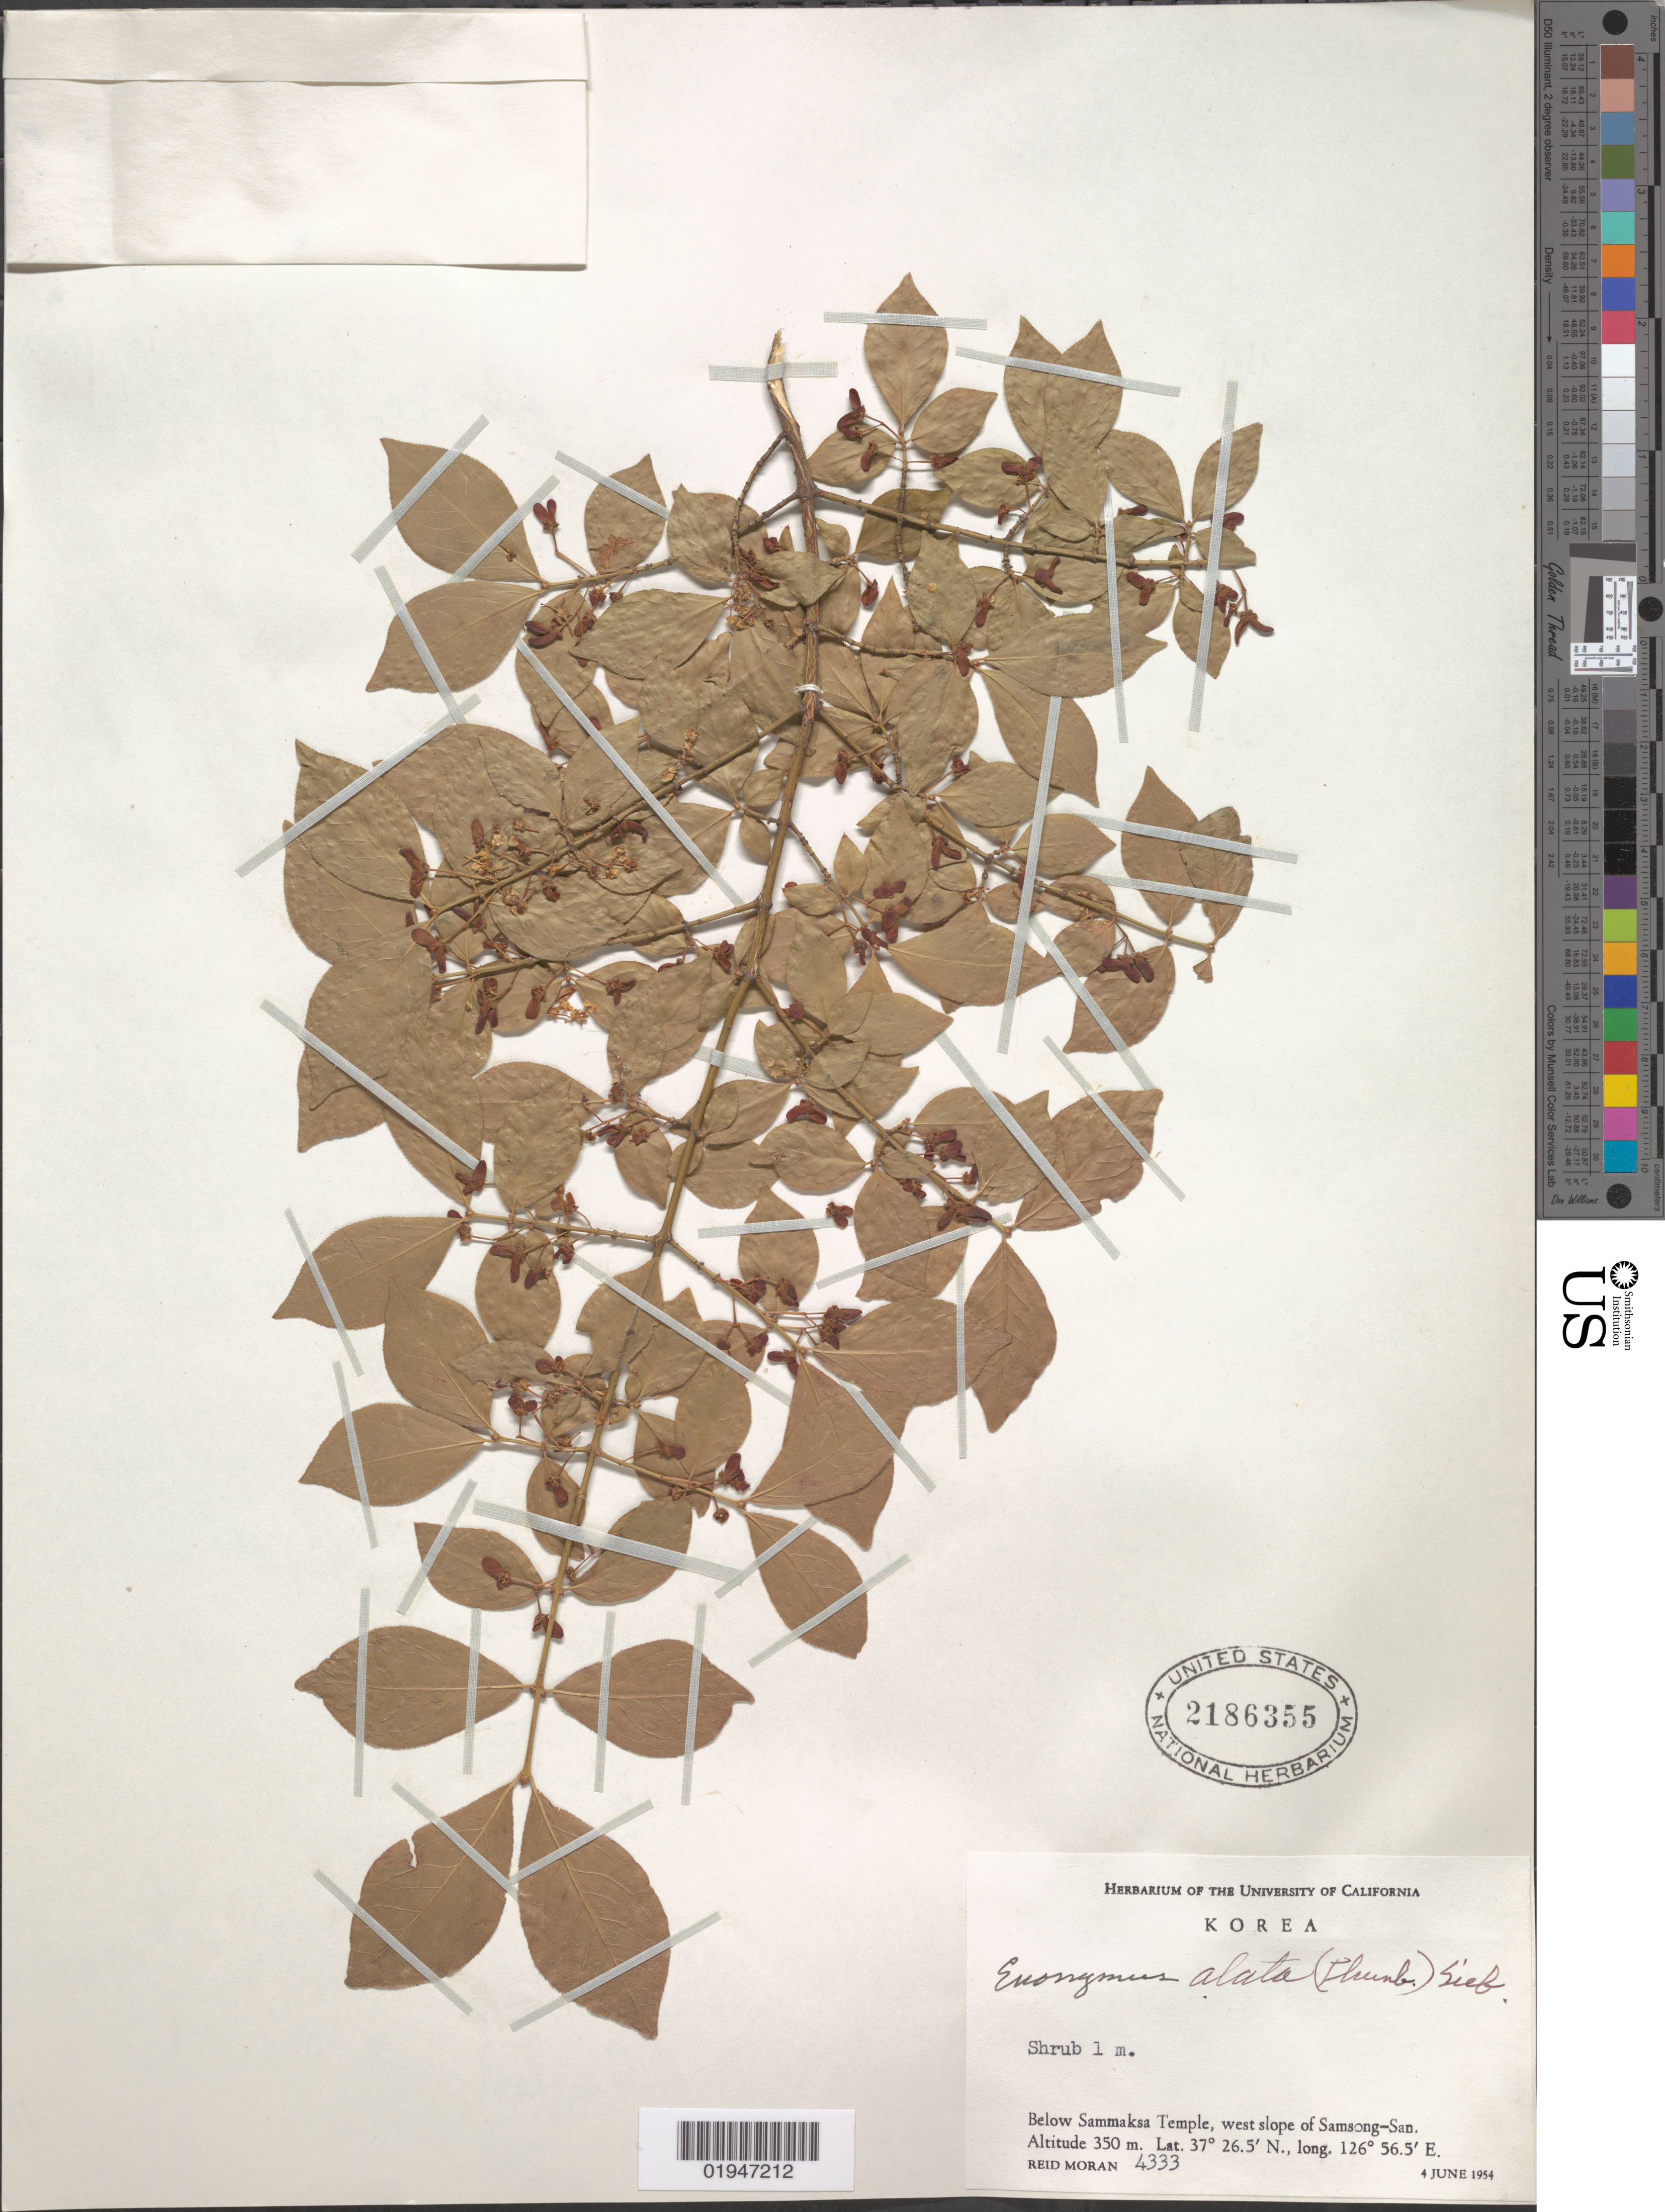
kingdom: Plantae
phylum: Tracheophyta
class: Magnoliopsida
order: Celastrales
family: Celastraceae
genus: Euonymus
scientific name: Euonymus alatus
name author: (Thunb.) Siebold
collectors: R. V. Moran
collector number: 4333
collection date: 1954-06-04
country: South Korea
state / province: Gyeonggi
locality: Sammaksa Temple, W slope of Samsong-San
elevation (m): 350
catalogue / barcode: US 2186355